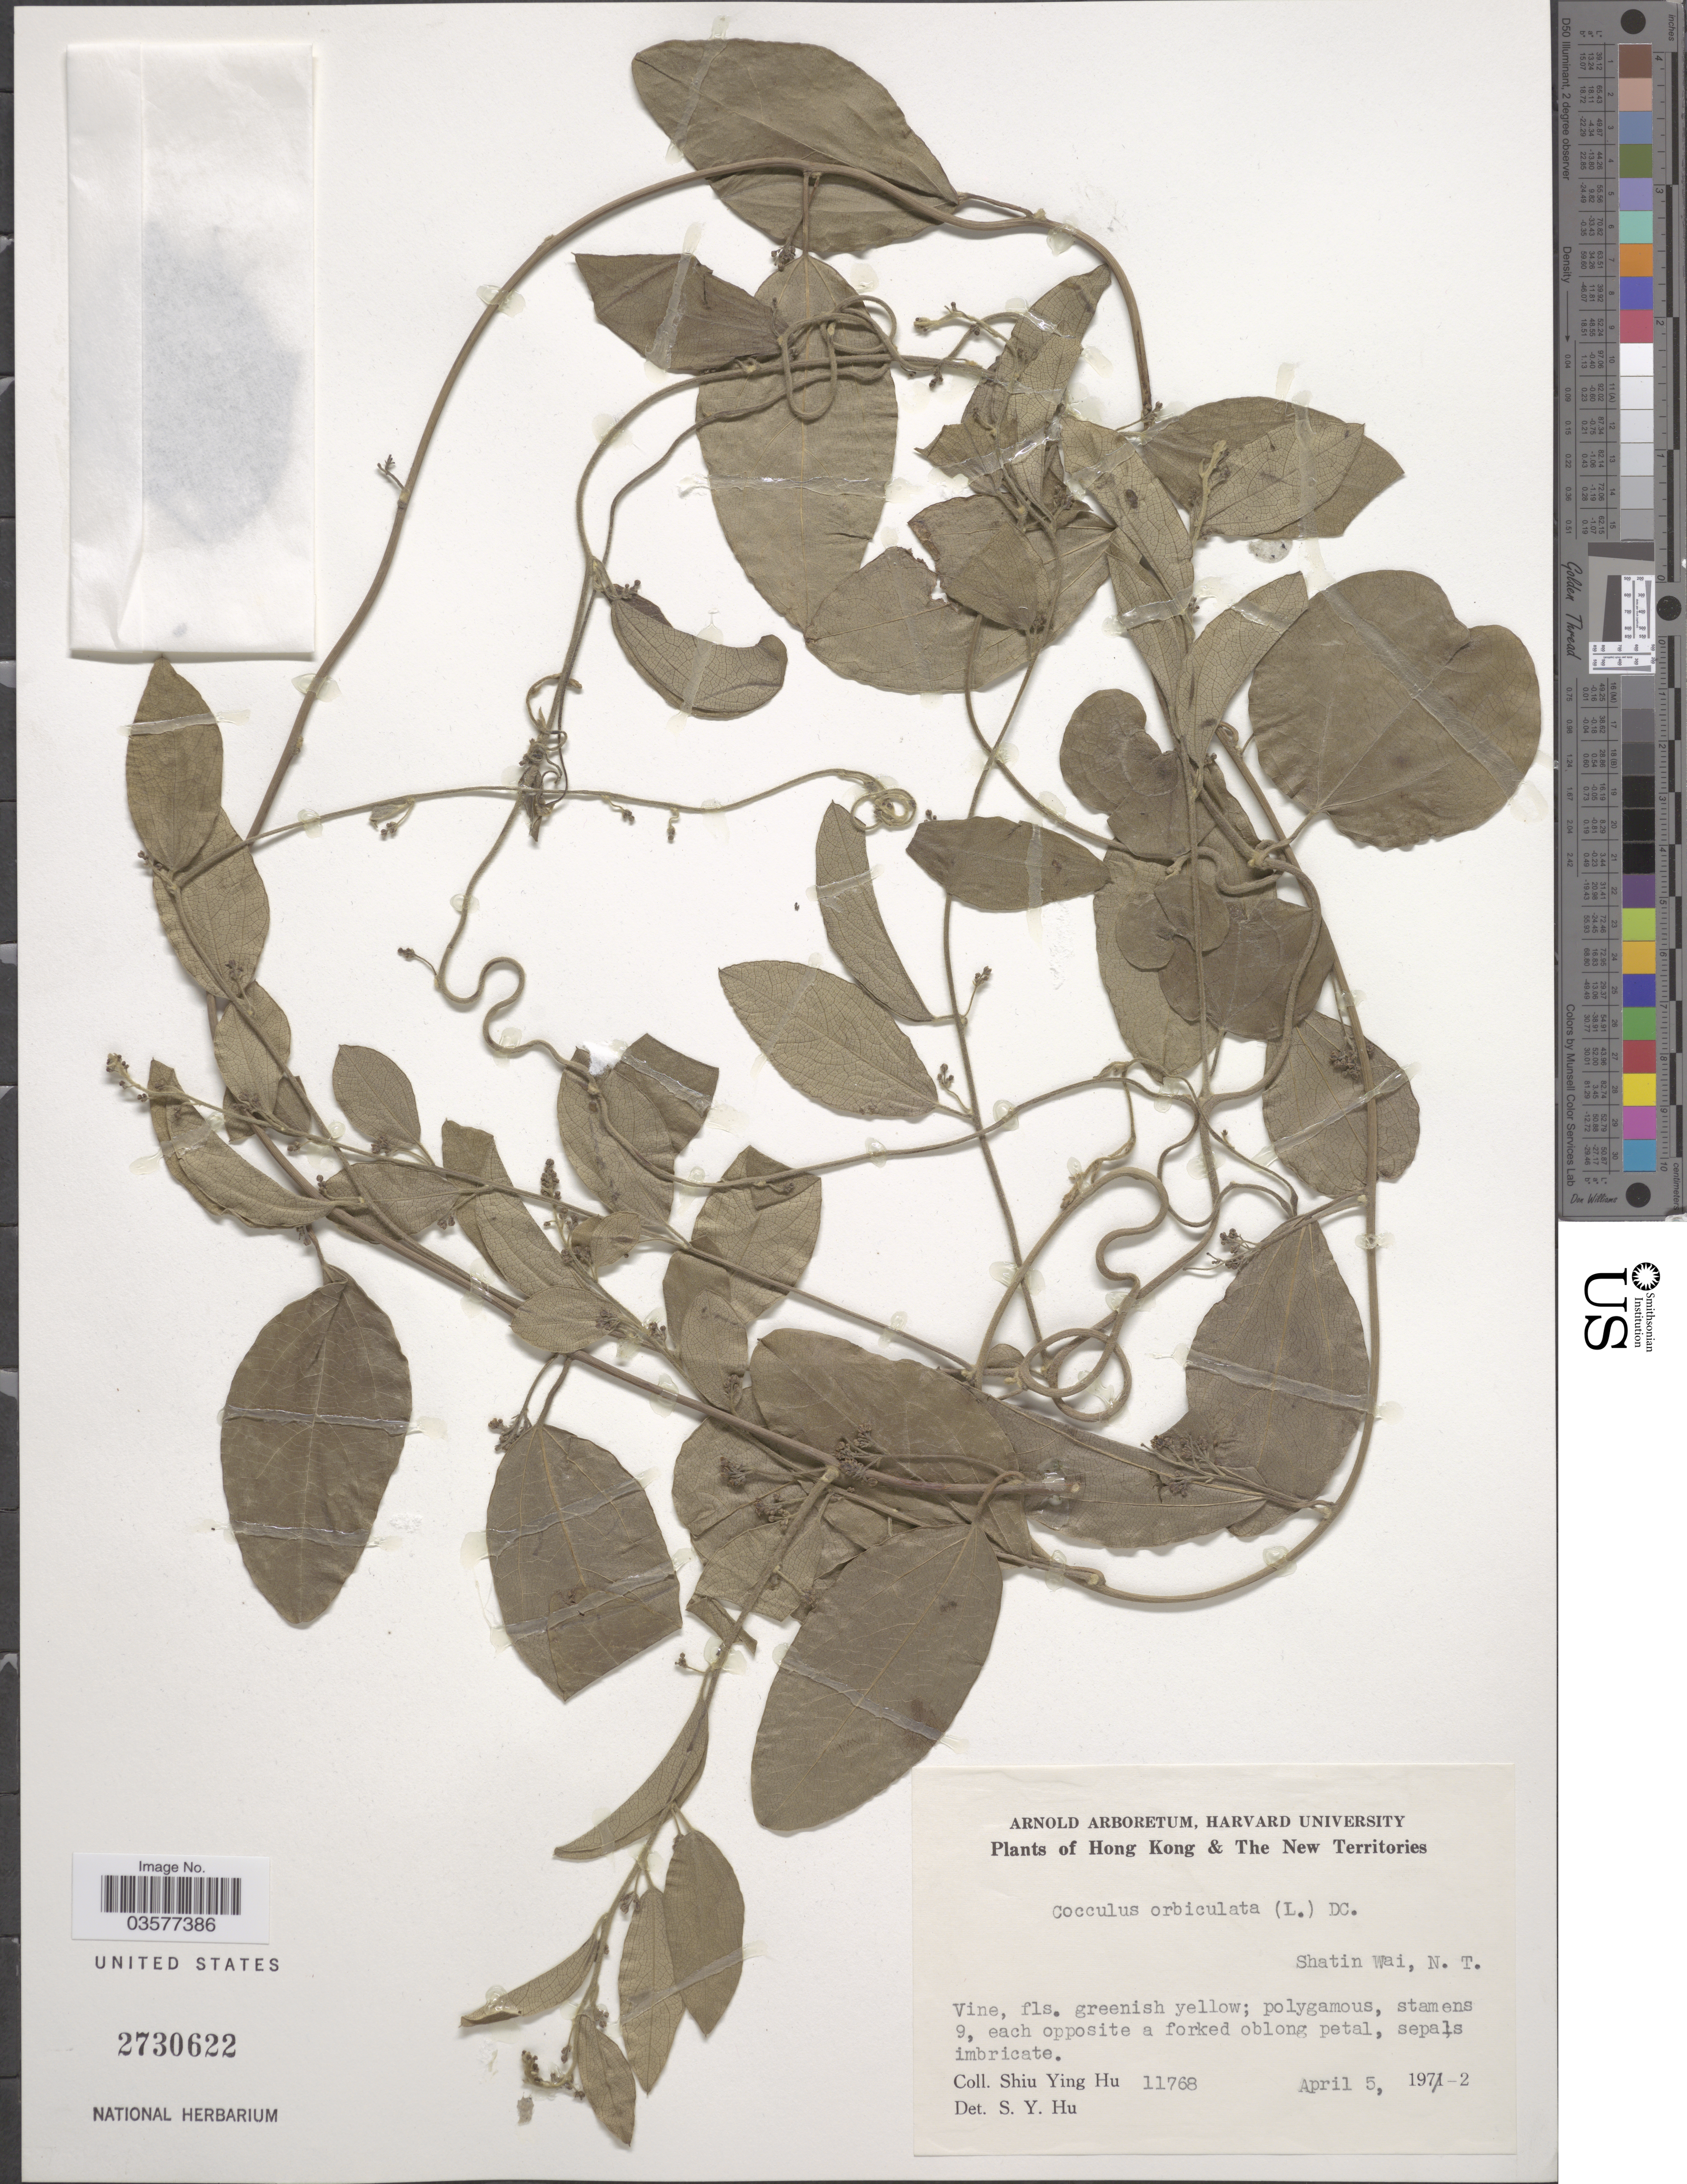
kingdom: Plantae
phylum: Tracheophyta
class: Magnoliopsida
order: Ranunculales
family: Menispermaceae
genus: Cocculus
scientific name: Cocculus orbiculatus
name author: (L.) DC.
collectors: S. Y. Hu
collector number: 11768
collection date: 1972-04-05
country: China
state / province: Hong Kong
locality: The New Territories. Shatin Wai, N. T.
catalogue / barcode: US 2730622